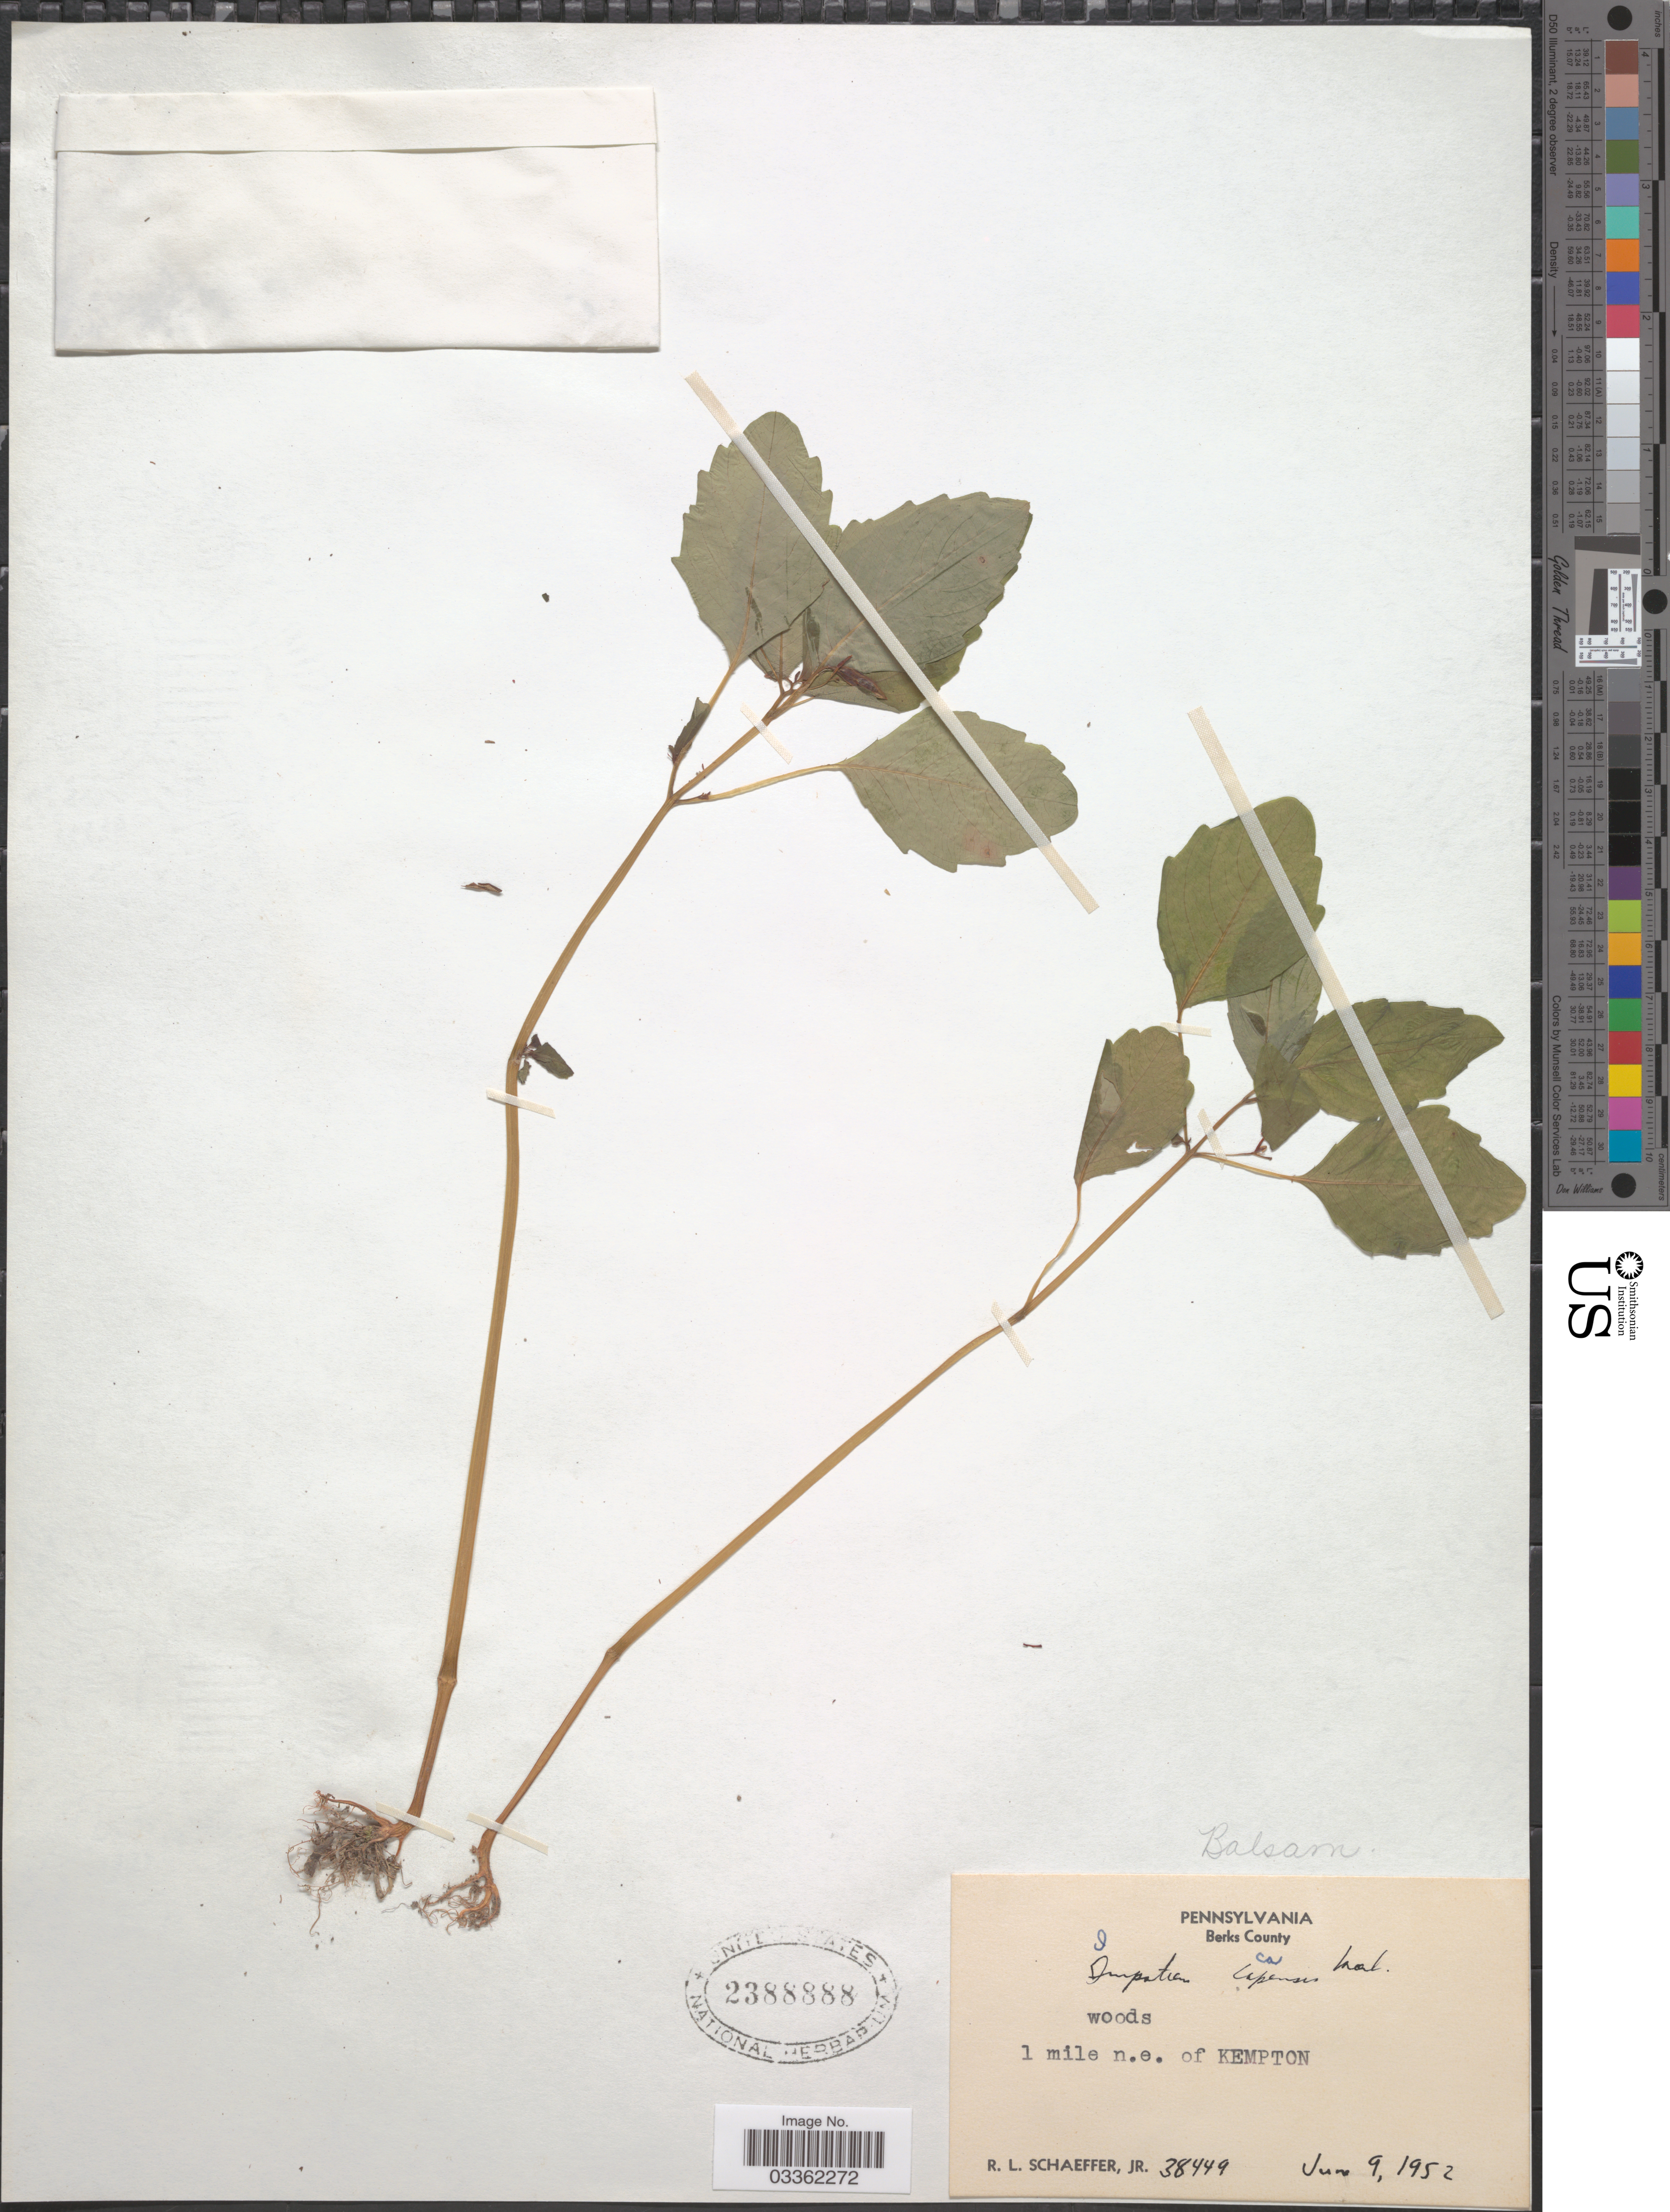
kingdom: Plantae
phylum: Tracheophyta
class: Magnoliopsida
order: Ericales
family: Balsaminaceae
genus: Impatiens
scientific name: Impatiens capensis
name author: Meerb.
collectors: R. L. Schaeffer Jr.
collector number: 38449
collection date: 1952-06-09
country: United States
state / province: Pennsylvania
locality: Berks County, 1 mile n.e. of Kempton.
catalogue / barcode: US 2388888